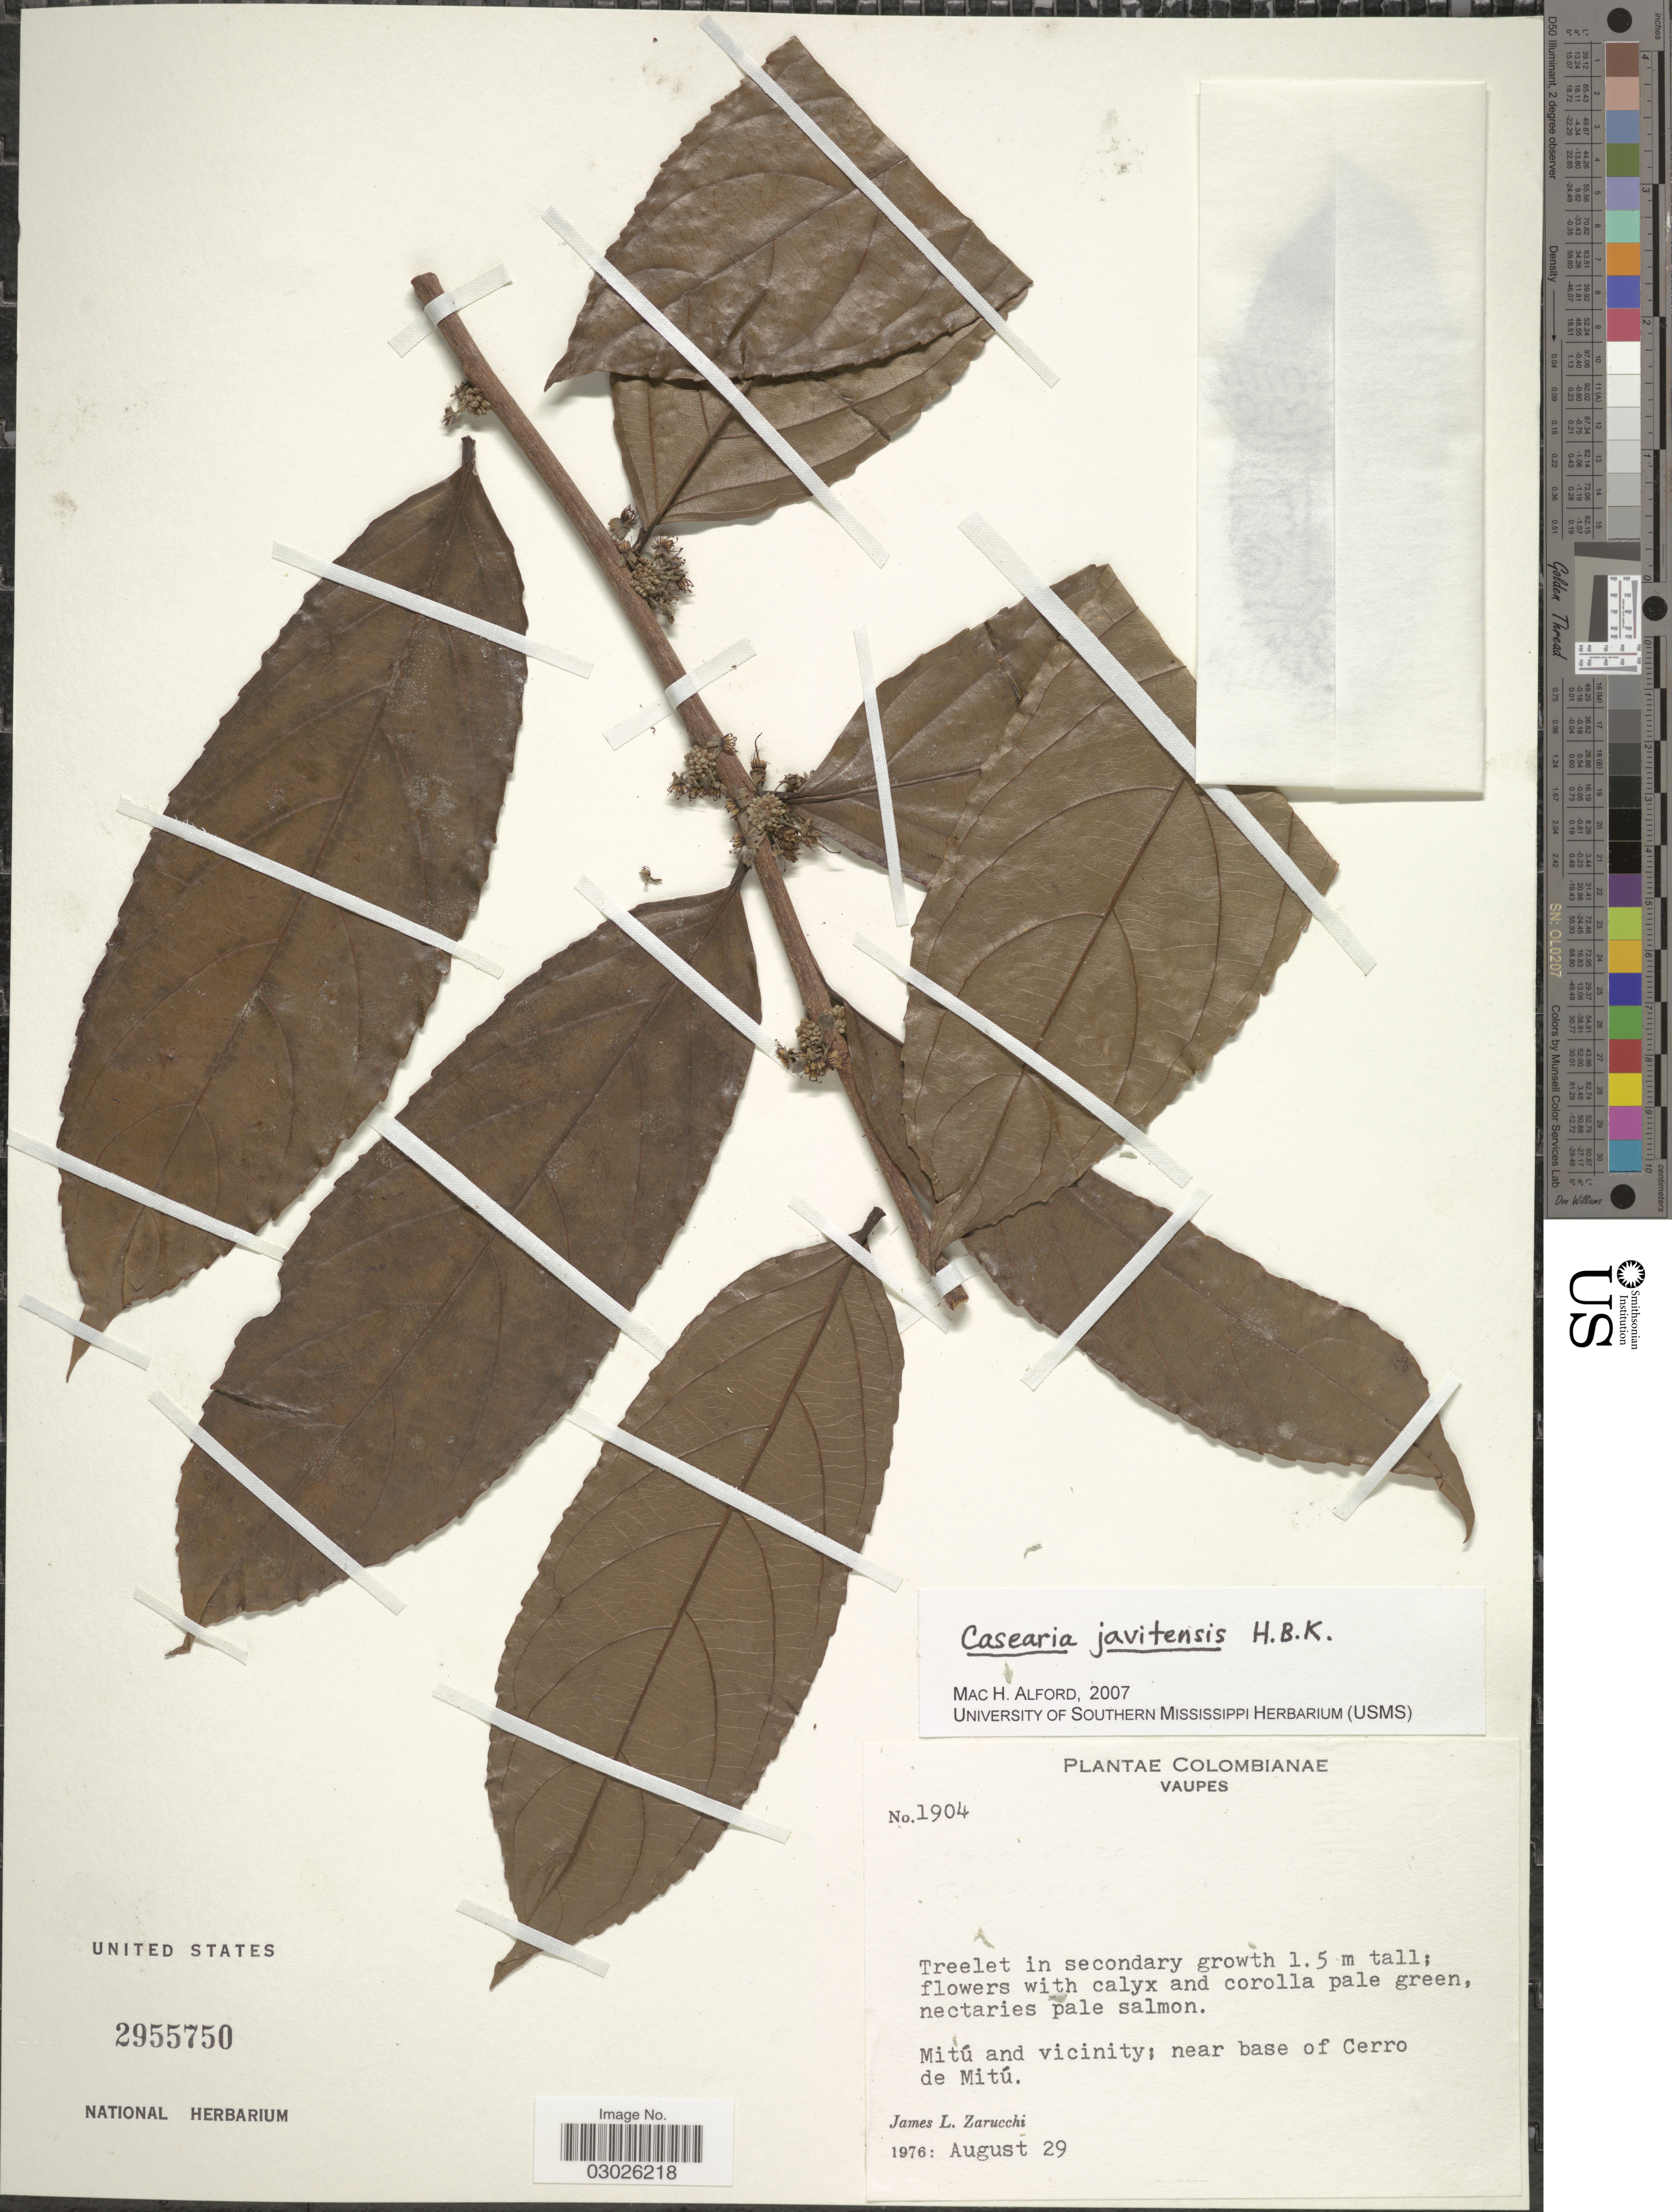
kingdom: Plantae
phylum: Tracheophyta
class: Magnoliopsida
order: Malpighiales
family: Salicaceae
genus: Piparea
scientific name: Piparea multiflora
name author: C.F. Gaertn.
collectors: J. L. Zarucchi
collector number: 1904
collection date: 1976-08-29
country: Colombia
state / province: Vaupés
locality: Mitú and vicinity; near base of Cerro de Mitú.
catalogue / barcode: US 2955750